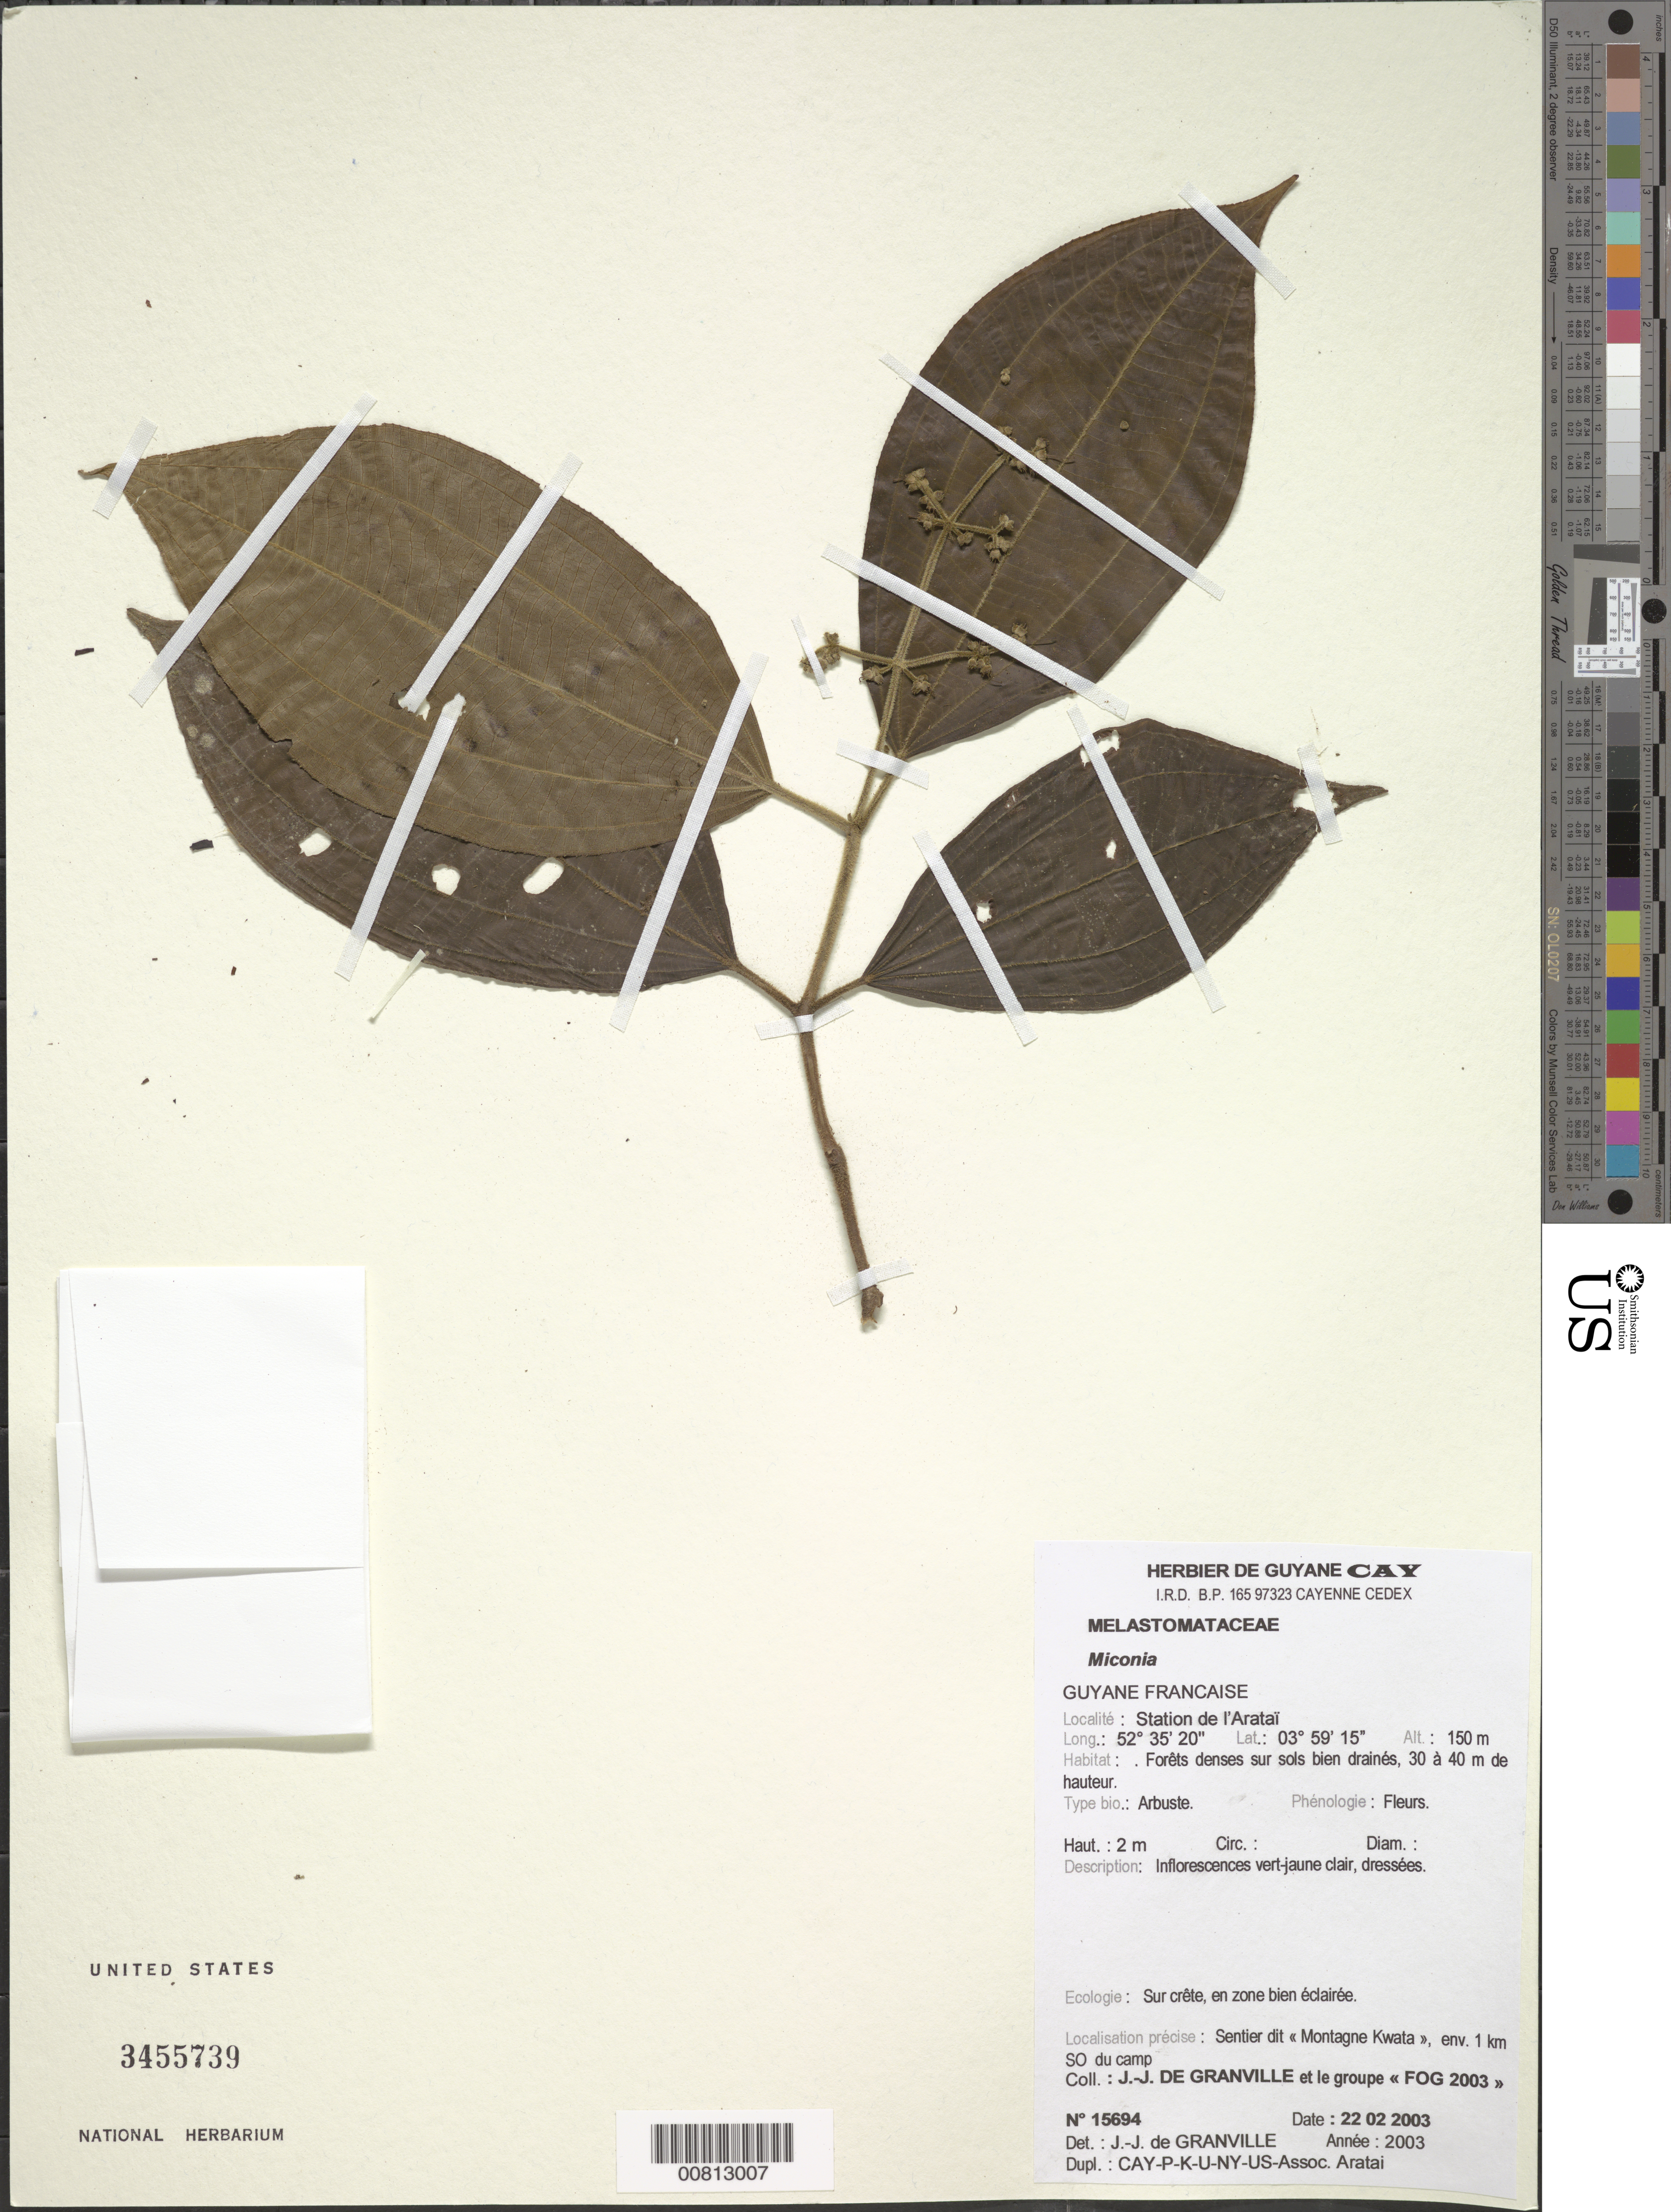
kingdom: Plantae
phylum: Tracheophyta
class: Magnoliopsida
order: Myrtales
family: Melastomataceae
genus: Miconia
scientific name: Miconia sp.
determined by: Granville, J. J. de, (CAY), Institut de Recherche pour le Developpement (IRD) (FRENCH GUIANA)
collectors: J.-J. de Granville et al.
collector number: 15694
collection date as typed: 22-Feb-03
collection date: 2003-02-22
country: French Guiana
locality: Station de l'Aratai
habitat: Forêts dense sur sols bien draines, 30-40 m de haut.; sur crete, en zone bien eclairee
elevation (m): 150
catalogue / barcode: US 3455739